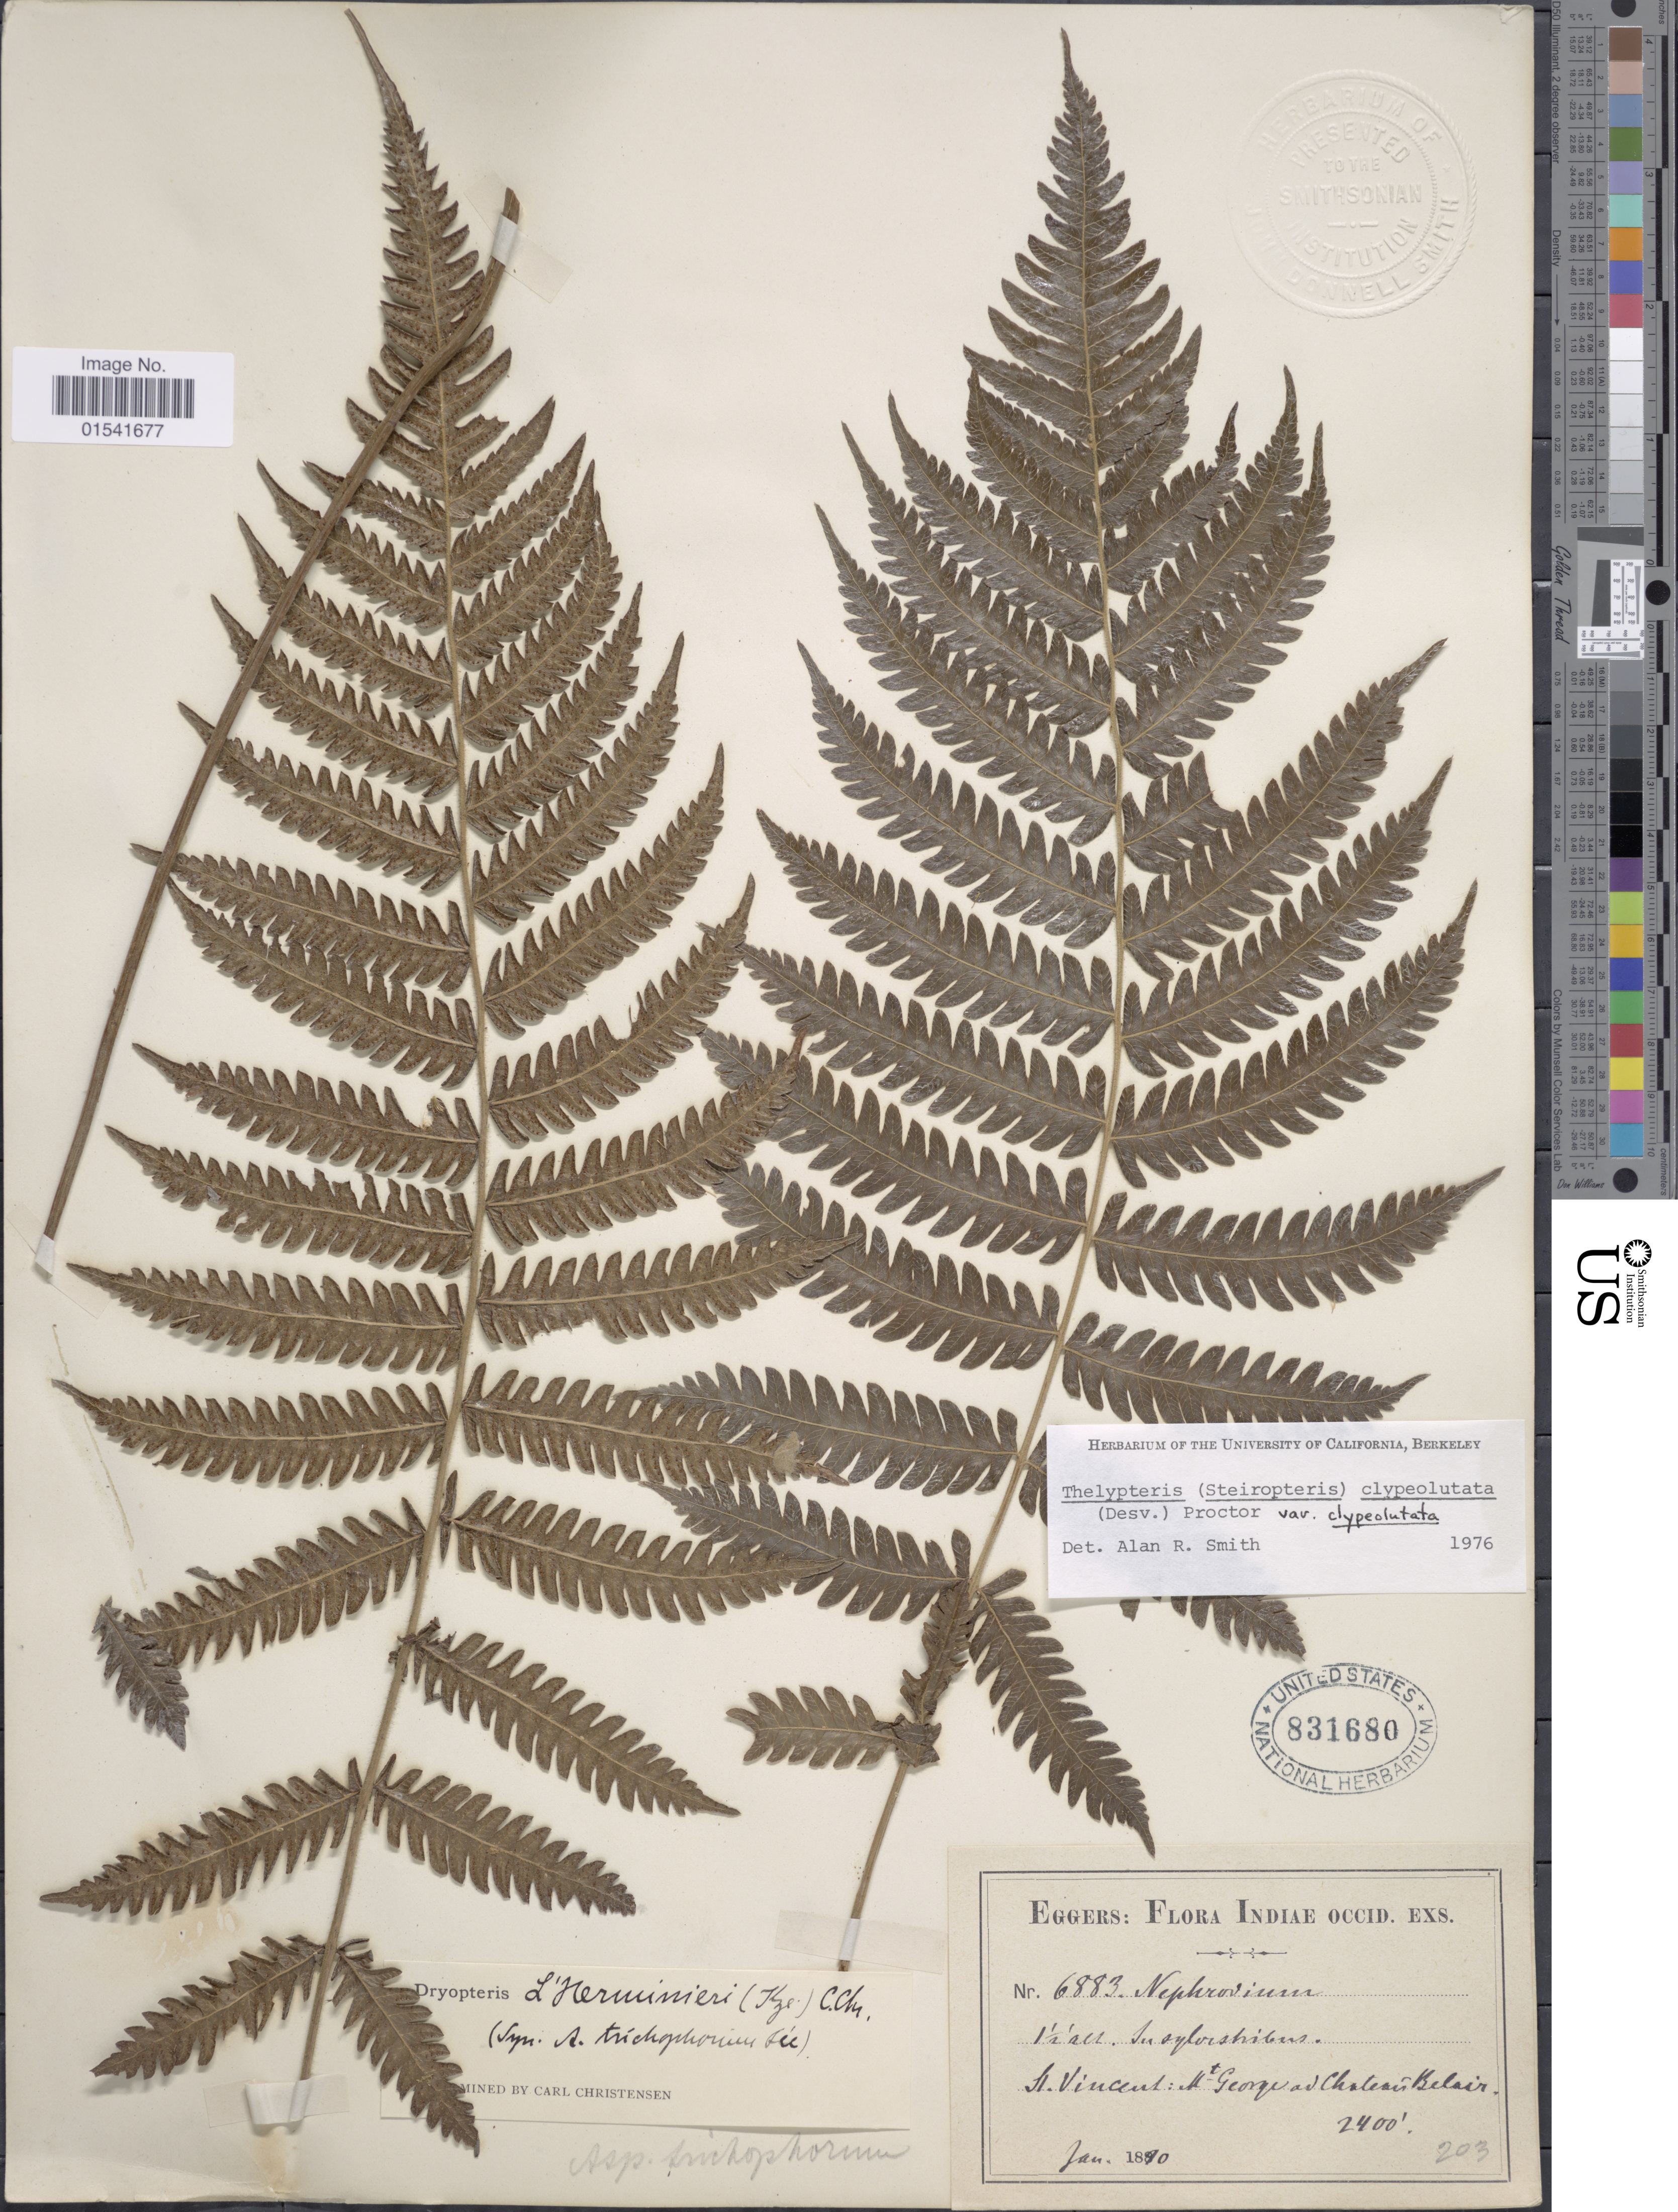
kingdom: Plantae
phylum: Tracheophyta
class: Polypodiopsida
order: Polypodiales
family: Thelypteridaceae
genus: Steiropteris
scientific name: Steiropteris clypeolutata var. clypeolutata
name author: (Desv.) Pic. Serm.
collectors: -. Eggers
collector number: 6883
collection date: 1890-01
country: St. Vincent - Grenadines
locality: St. Vincent: Mt George ad Chateaubelair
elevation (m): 732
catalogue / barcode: US 831680